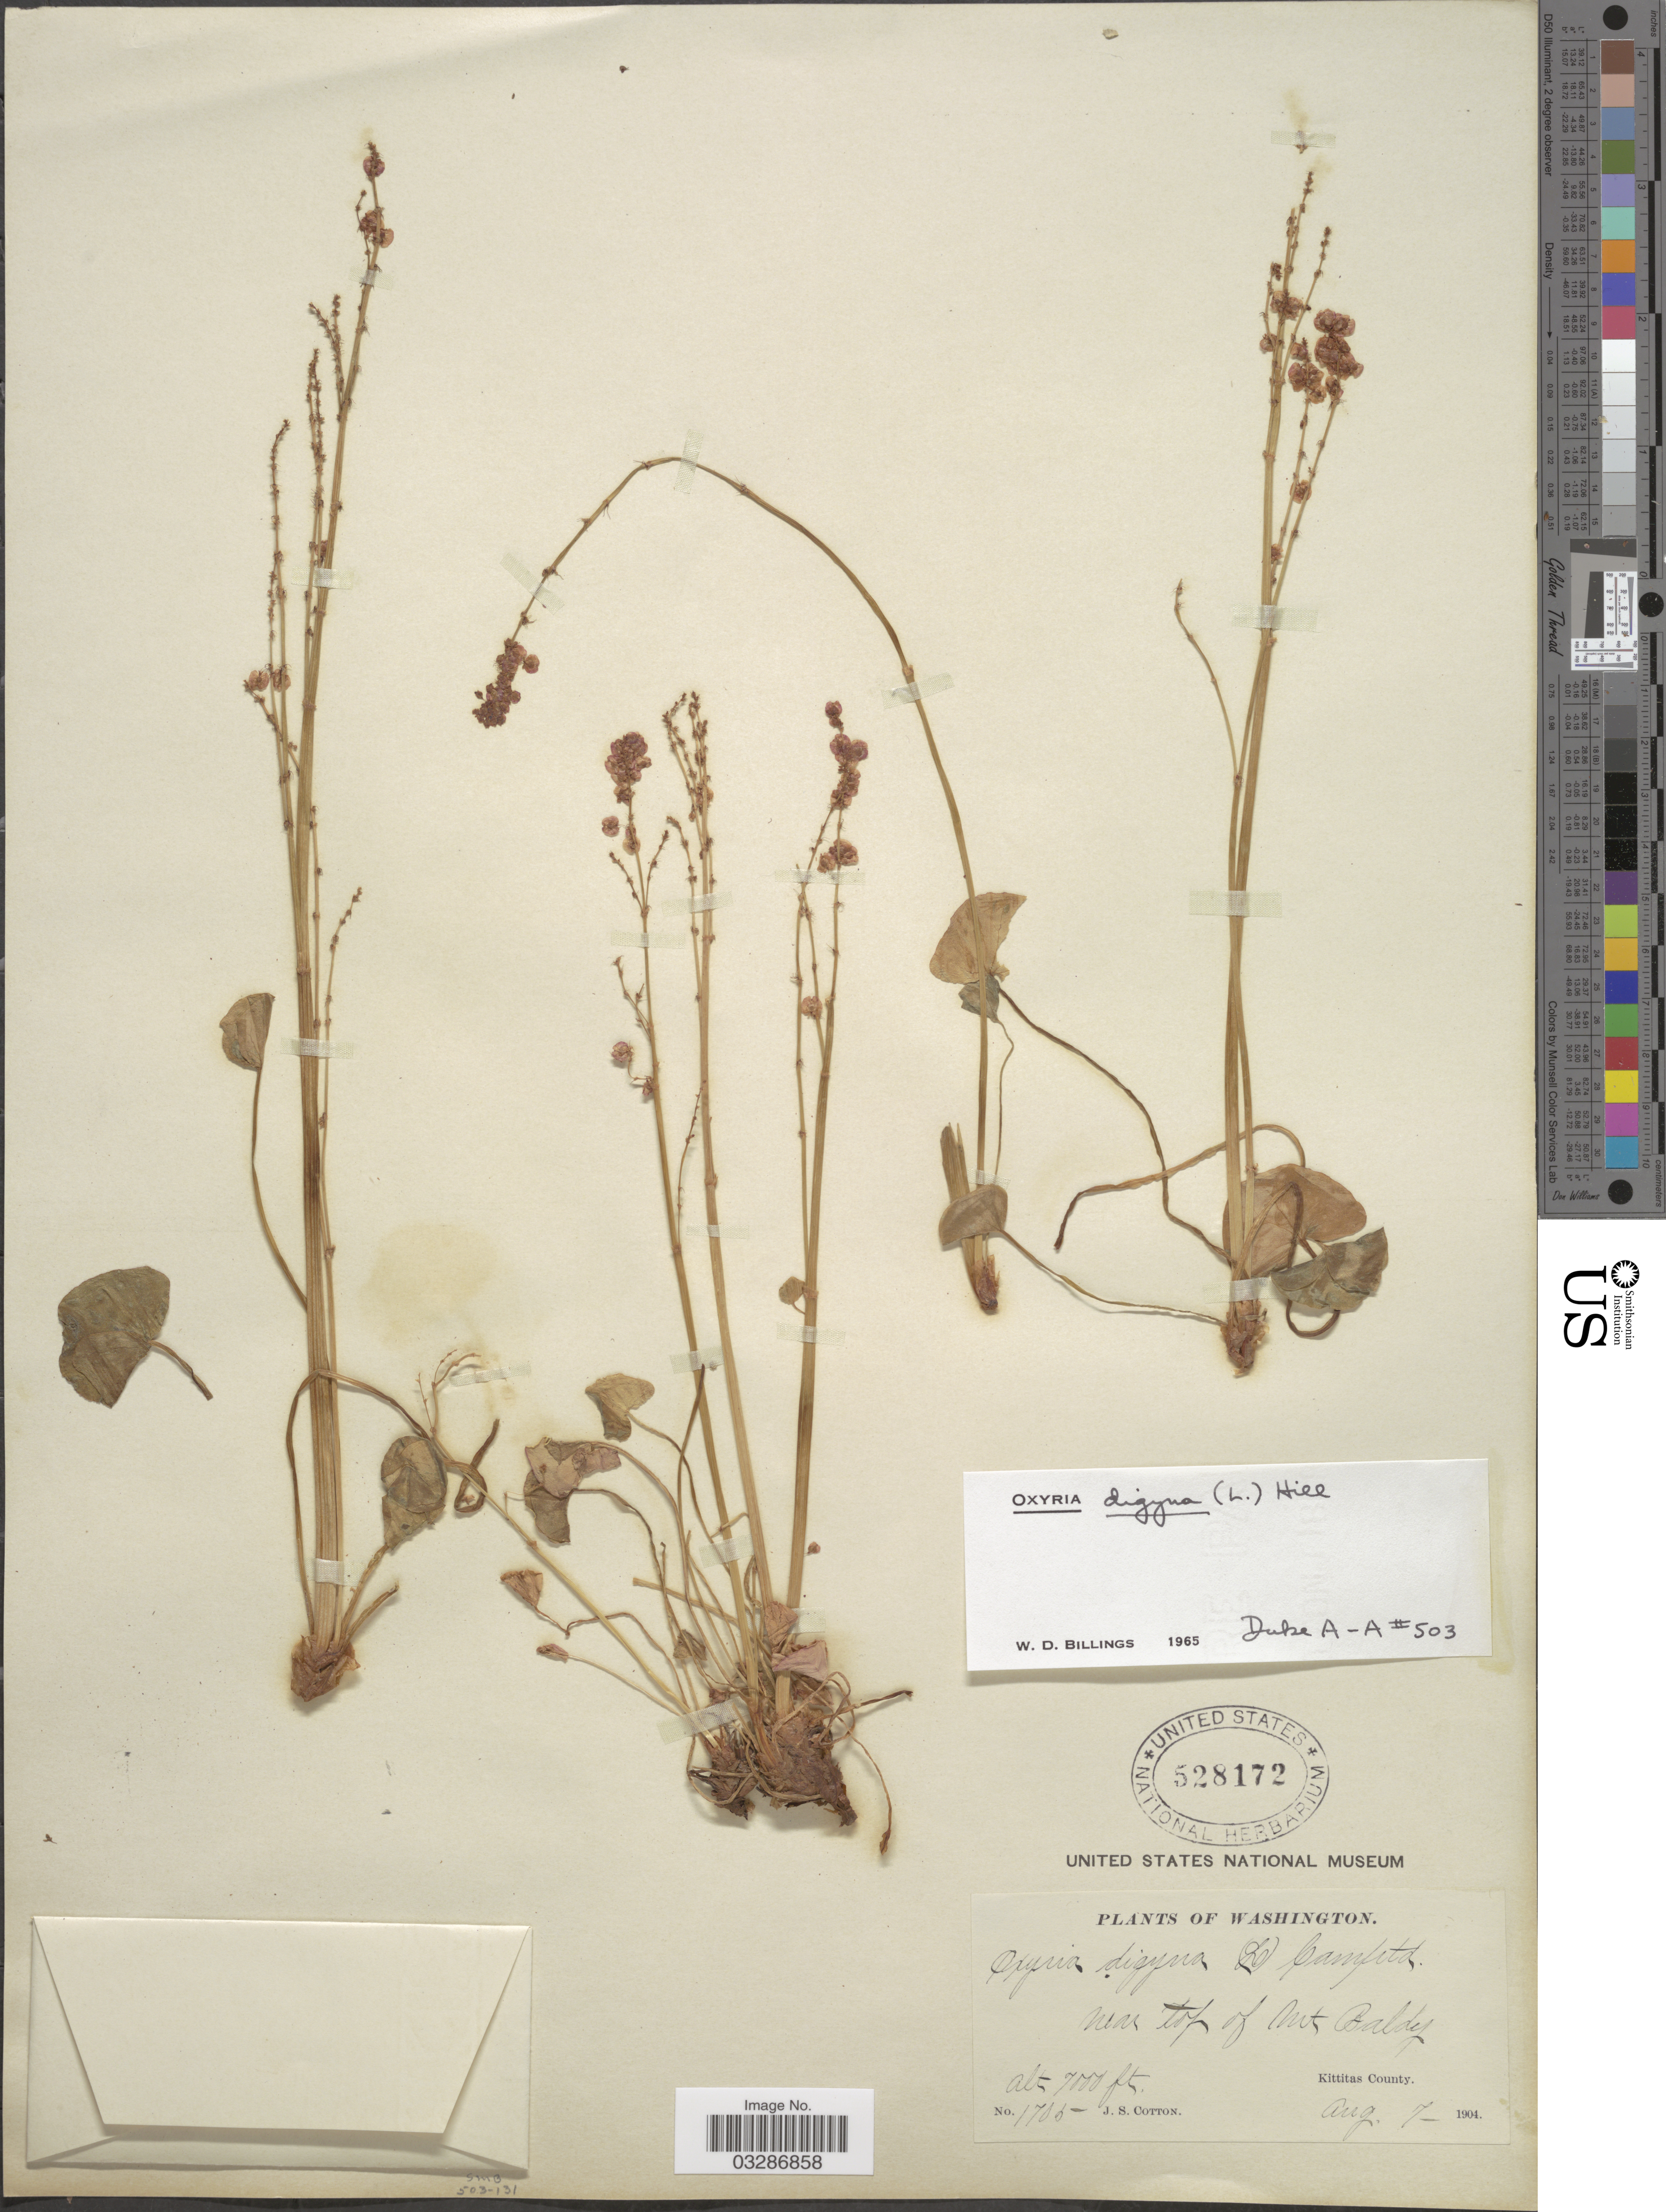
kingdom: Plantae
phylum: Tracheophyta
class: Magnoliopsida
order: Caryophyllales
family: Polygonaceae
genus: Oxyria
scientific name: Oxyria digyna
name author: (L.) Hill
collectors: J. S. Cotton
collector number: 1705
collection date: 1904-08-07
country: United States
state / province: Washington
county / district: Kittitas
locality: Near top of Mt. Baldy. Kittitas County.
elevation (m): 2134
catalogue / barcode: US 528172